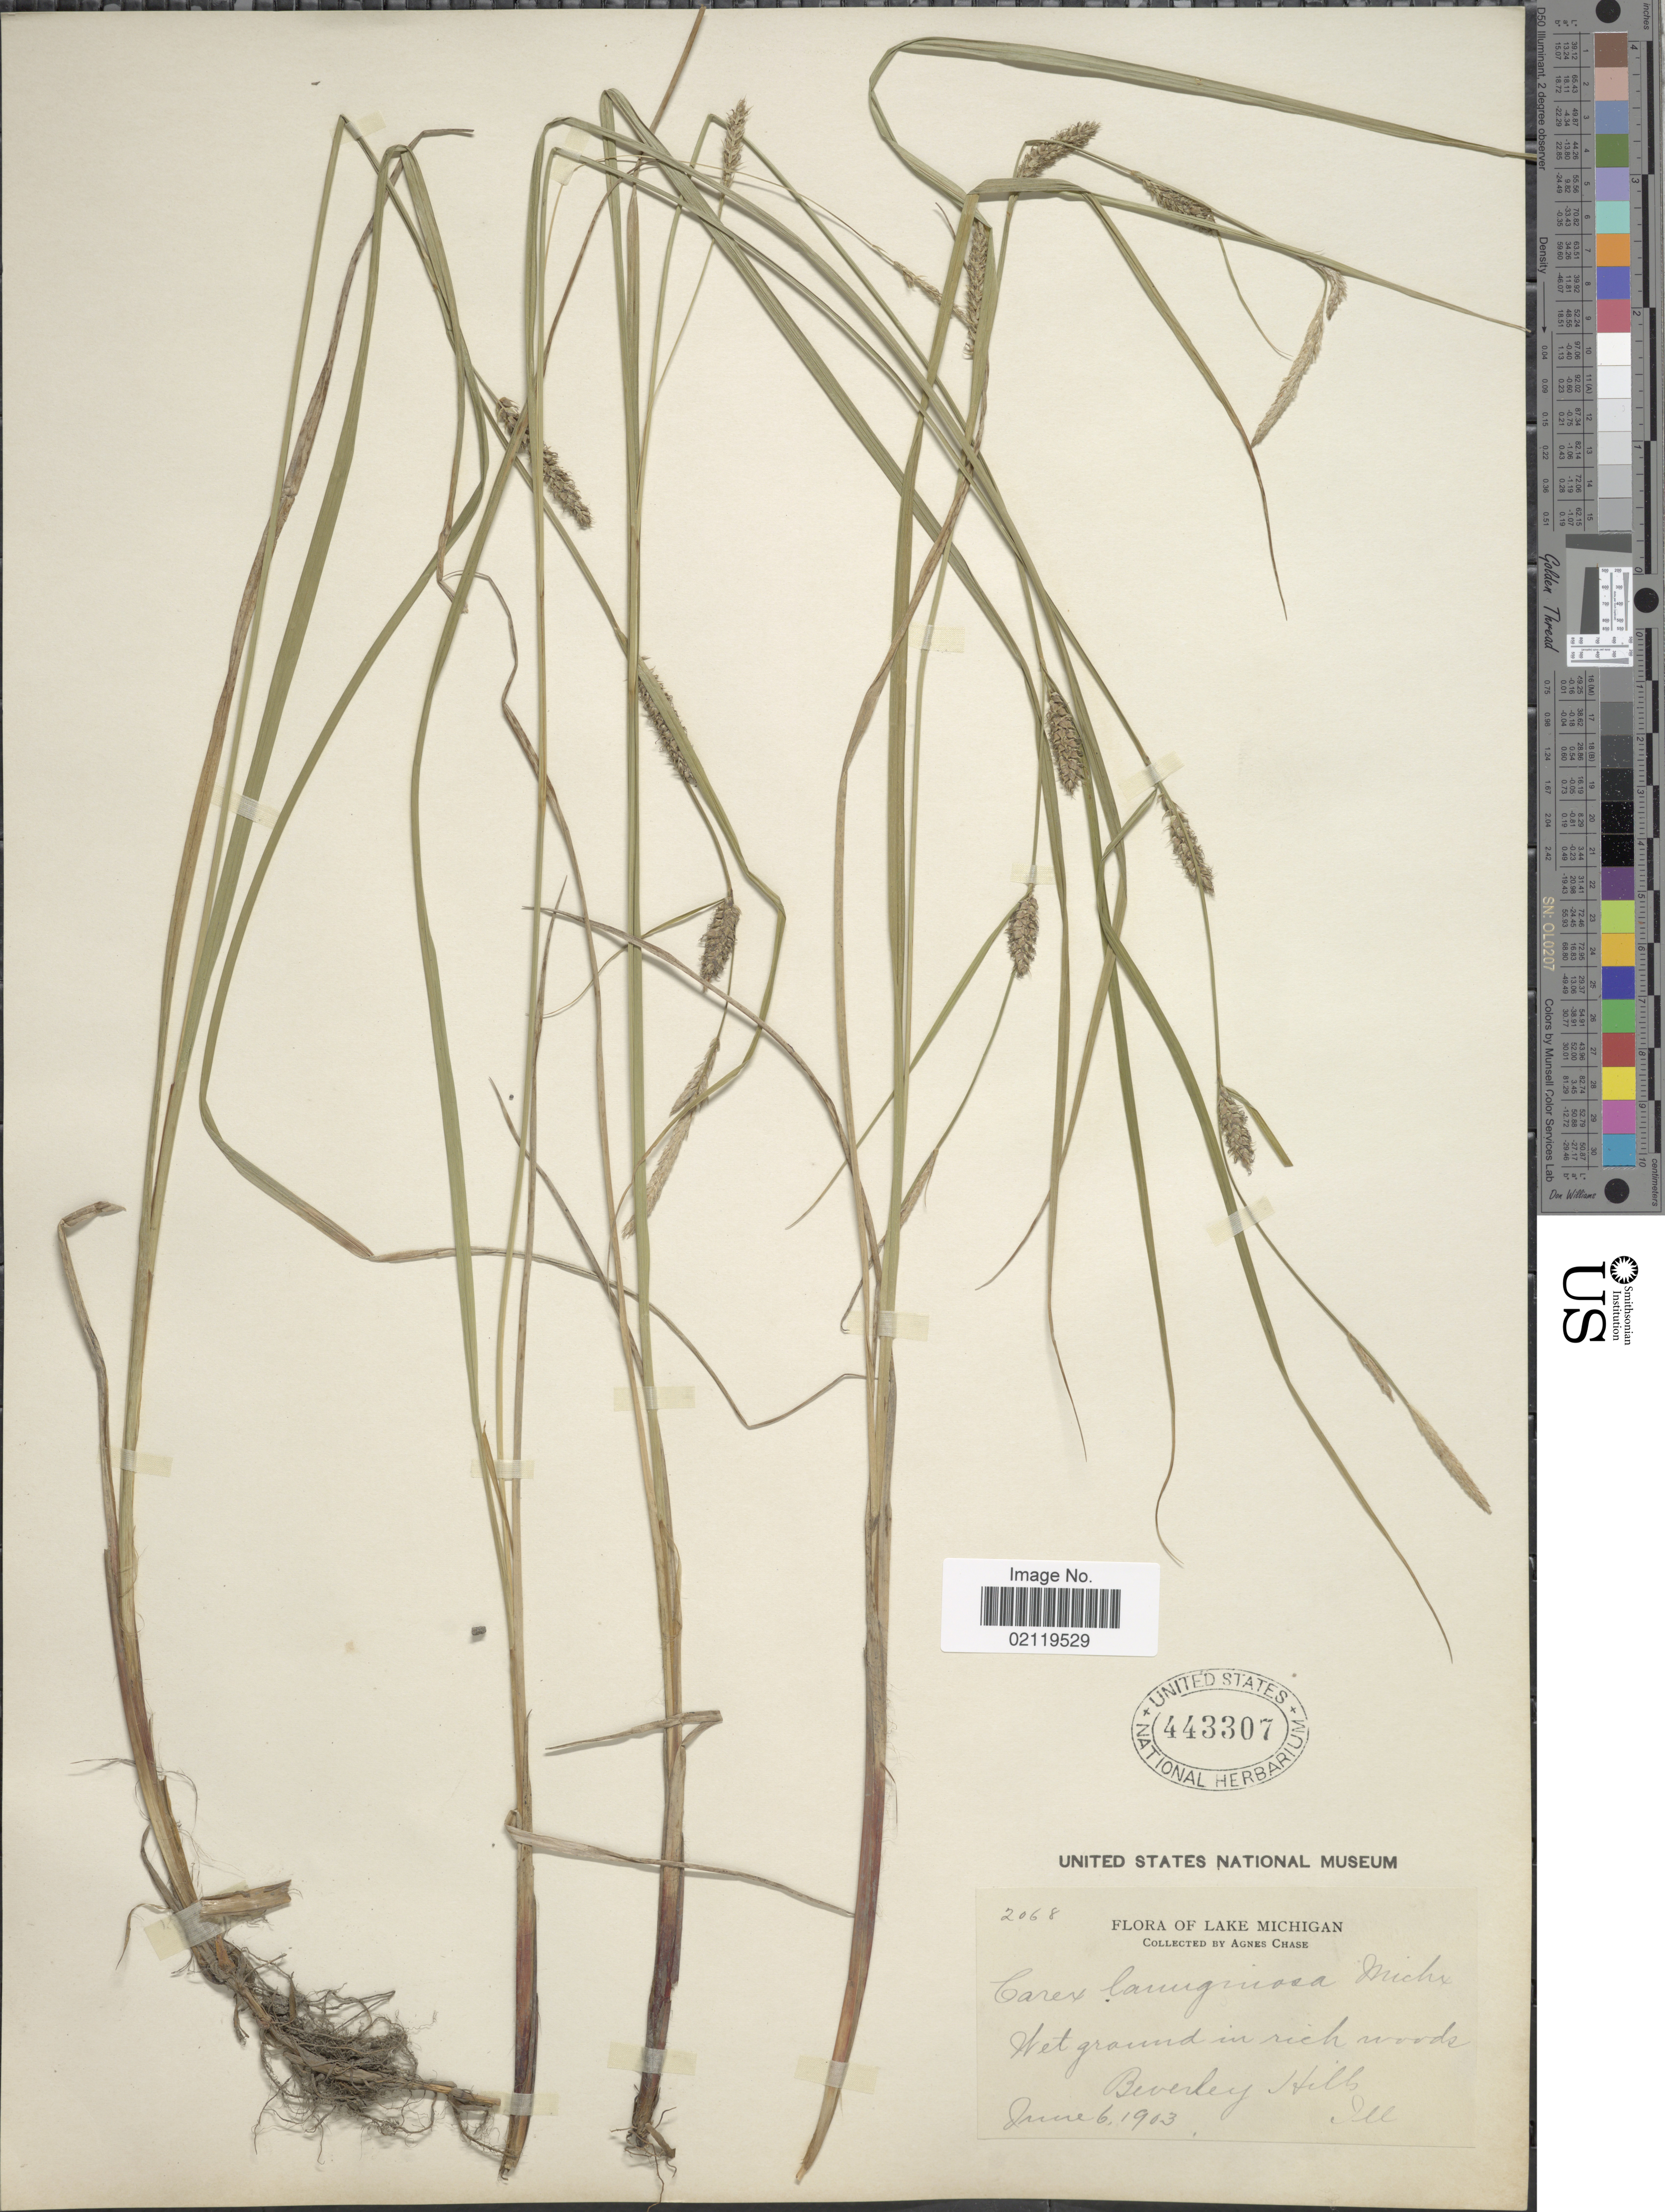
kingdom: Plantae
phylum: Tracheophyta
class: Liliopsida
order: Poales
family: Cyperaceae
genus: Carex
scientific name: Carex pellita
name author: Muhl. ex Willd.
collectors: A. Chase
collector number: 2068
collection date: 1903-06-06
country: United States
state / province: Illinois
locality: Lake Michigan. Wet ground in rich woods. Beverley Hills, Ill.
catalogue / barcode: US 443307